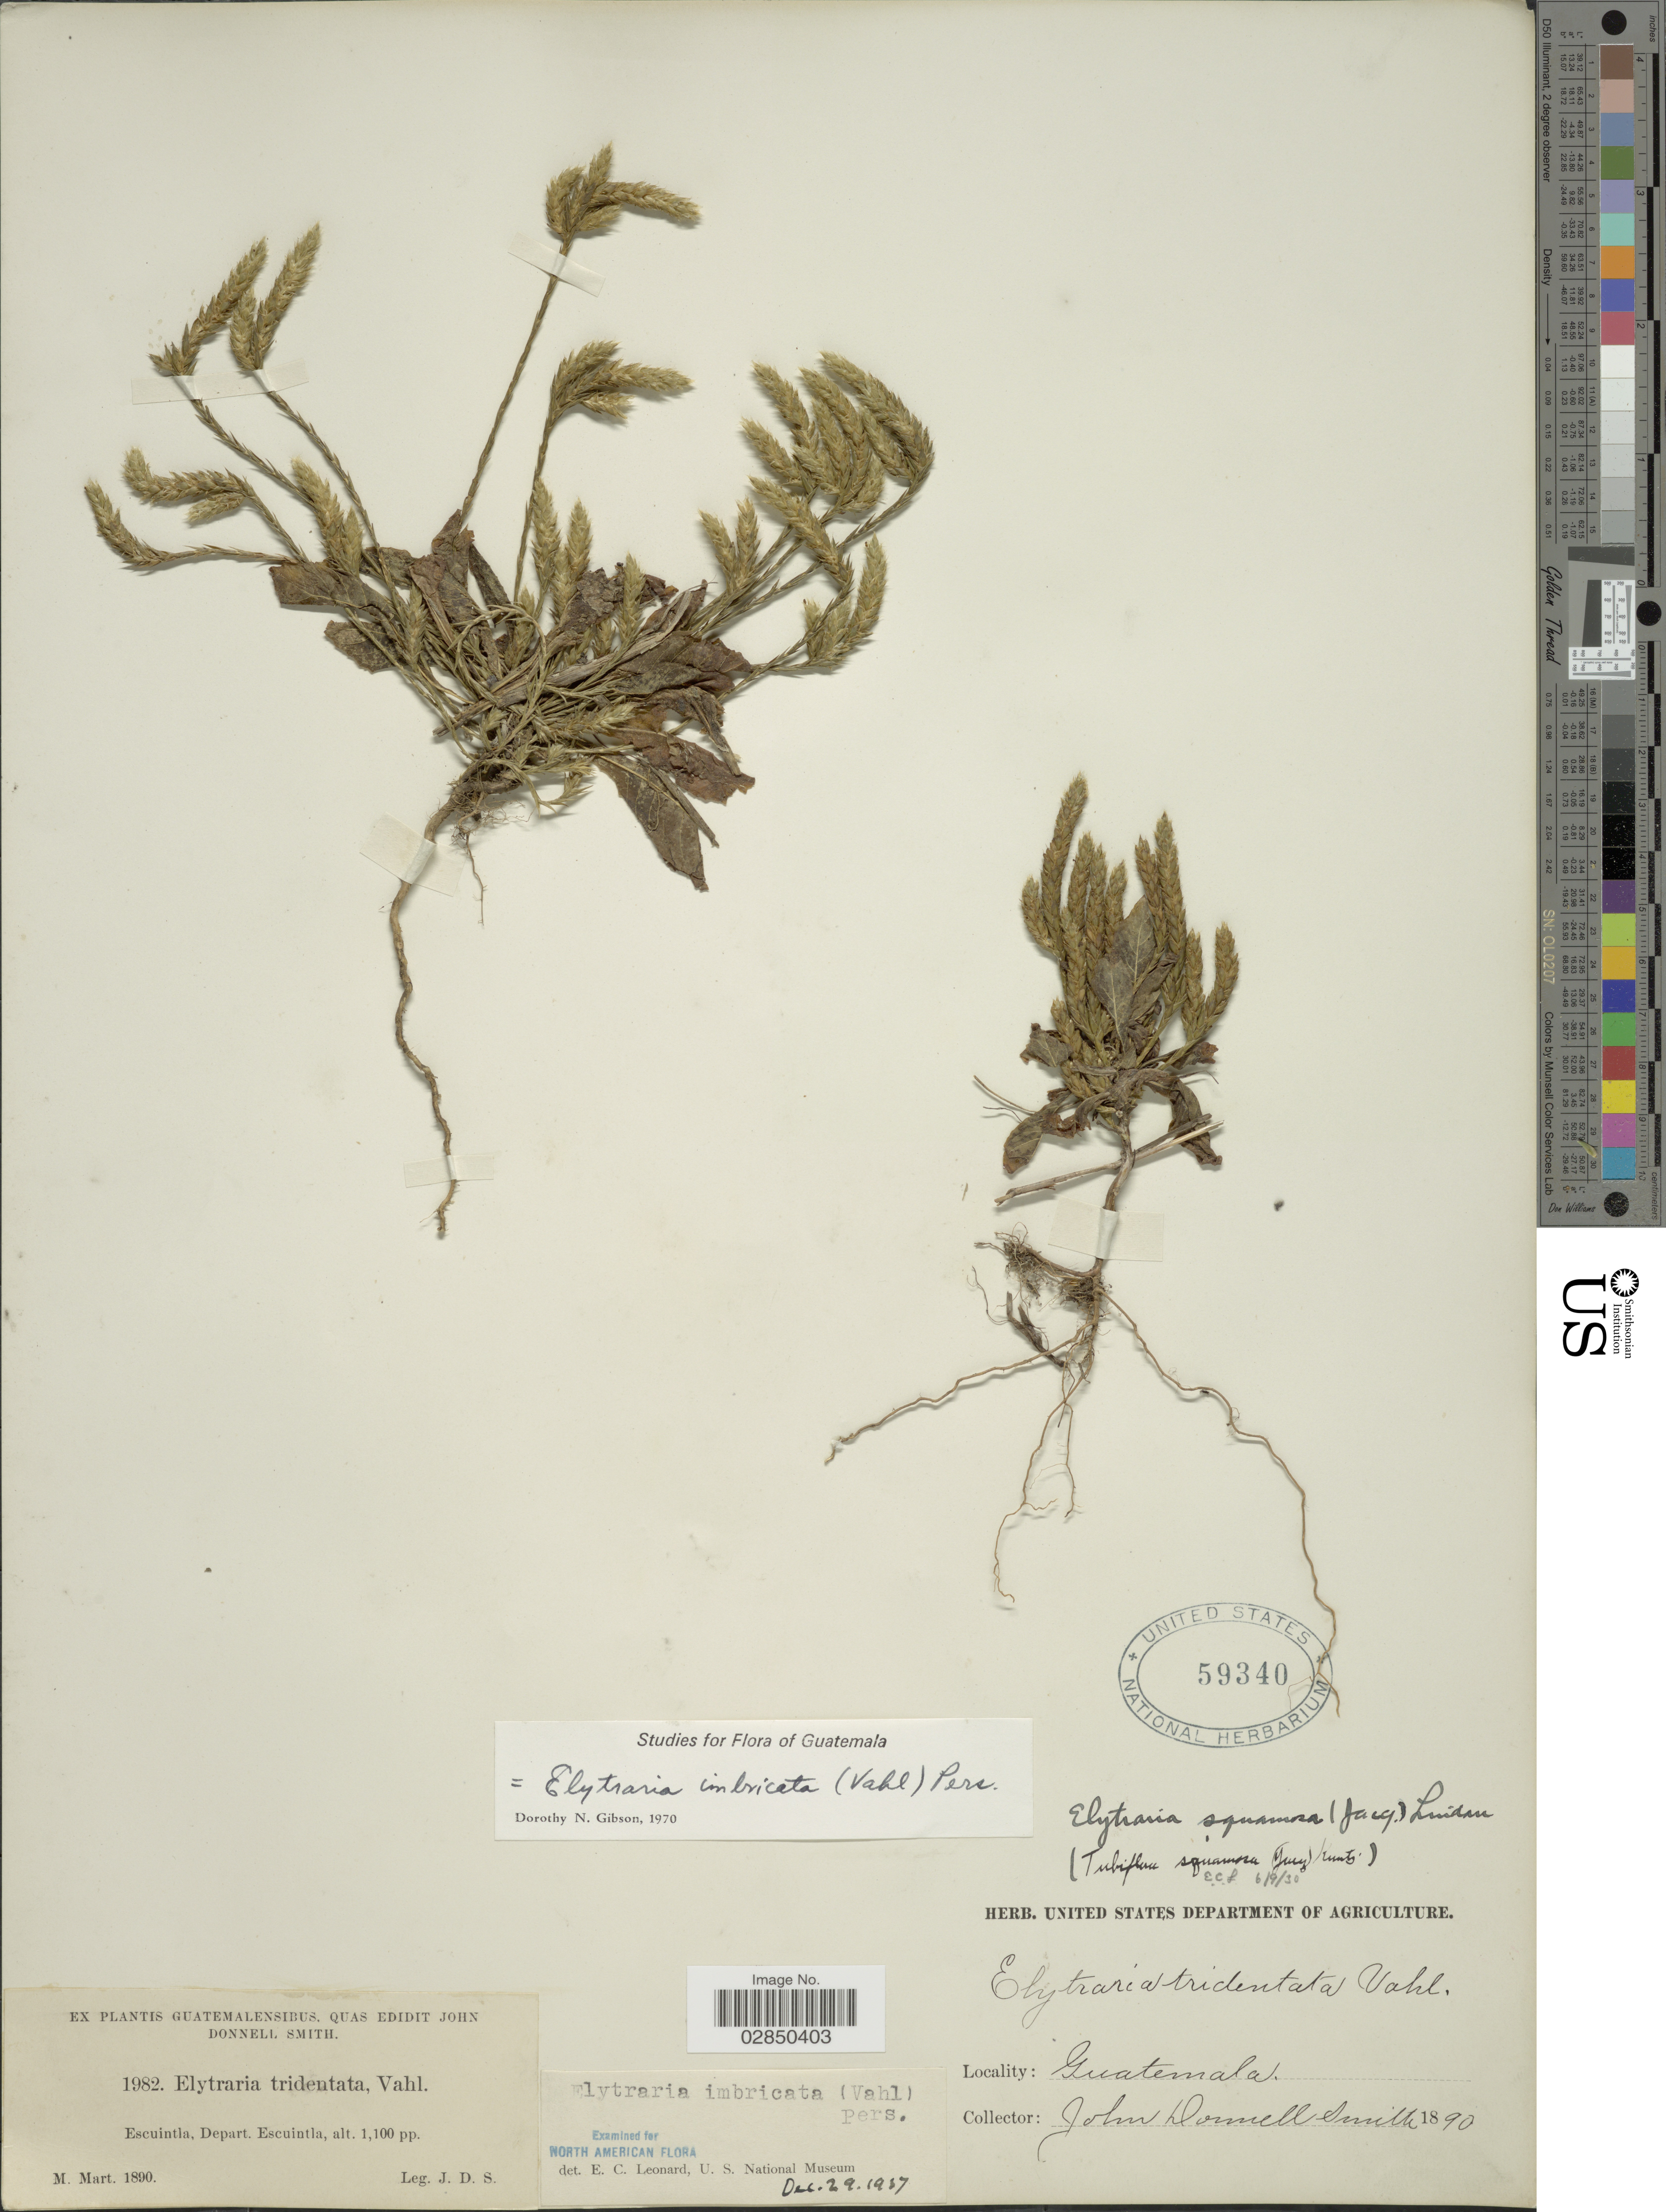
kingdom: Plantae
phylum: Tracheophyta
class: Magnoliopsida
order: Lamiales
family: Acanthaceae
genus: Elytraria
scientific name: Elytraria imbricata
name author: (Vahl) Pers.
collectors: J. Donnell Smith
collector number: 1982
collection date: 1890-03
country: Guatemala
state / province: Escuintla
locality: Depart. Escuintla.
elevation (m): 335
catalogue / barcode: US 59340